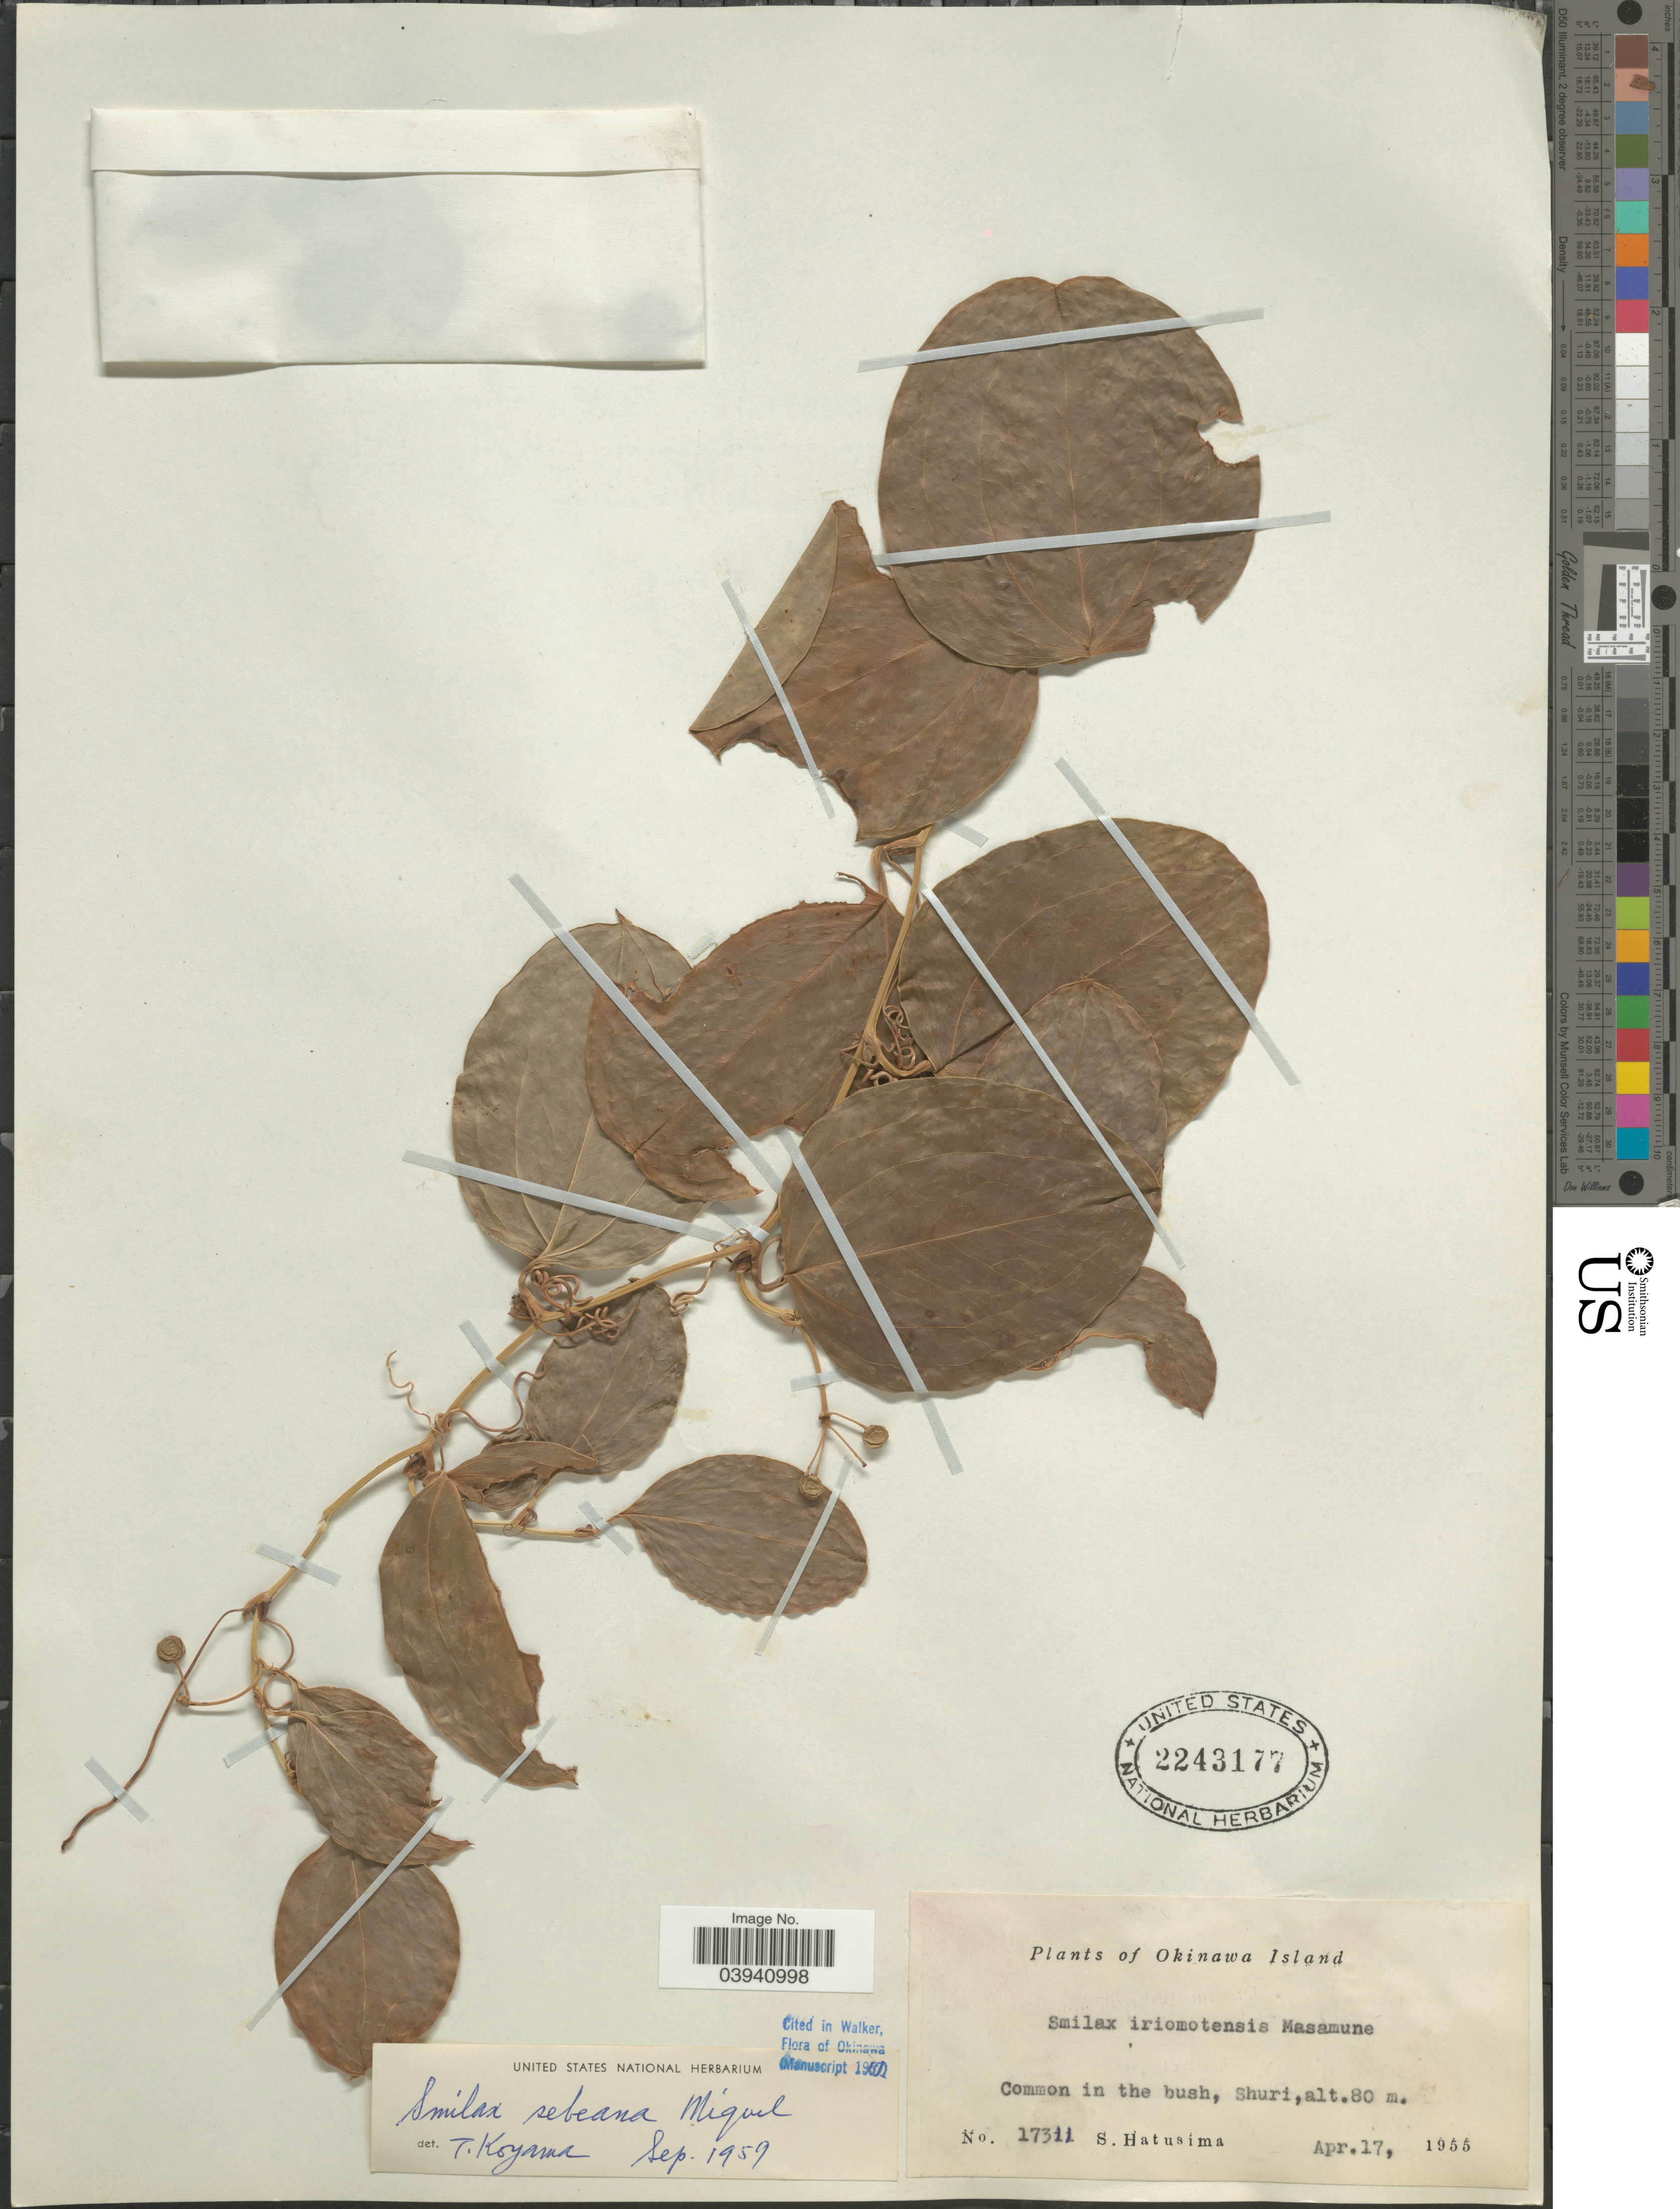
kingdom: Plantae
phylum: Tracheophyta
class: Liliopsida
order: Liliales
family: Smilacaceae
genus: Smilax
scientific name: Smilax sebeana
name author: Miq.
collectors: S. Hatusima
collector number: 17311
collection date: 1955-04-17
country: Japan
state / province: Okinawa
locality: Okinawa Island. Common in the bush, Shuri.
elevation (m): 80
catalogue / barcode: US 2243177